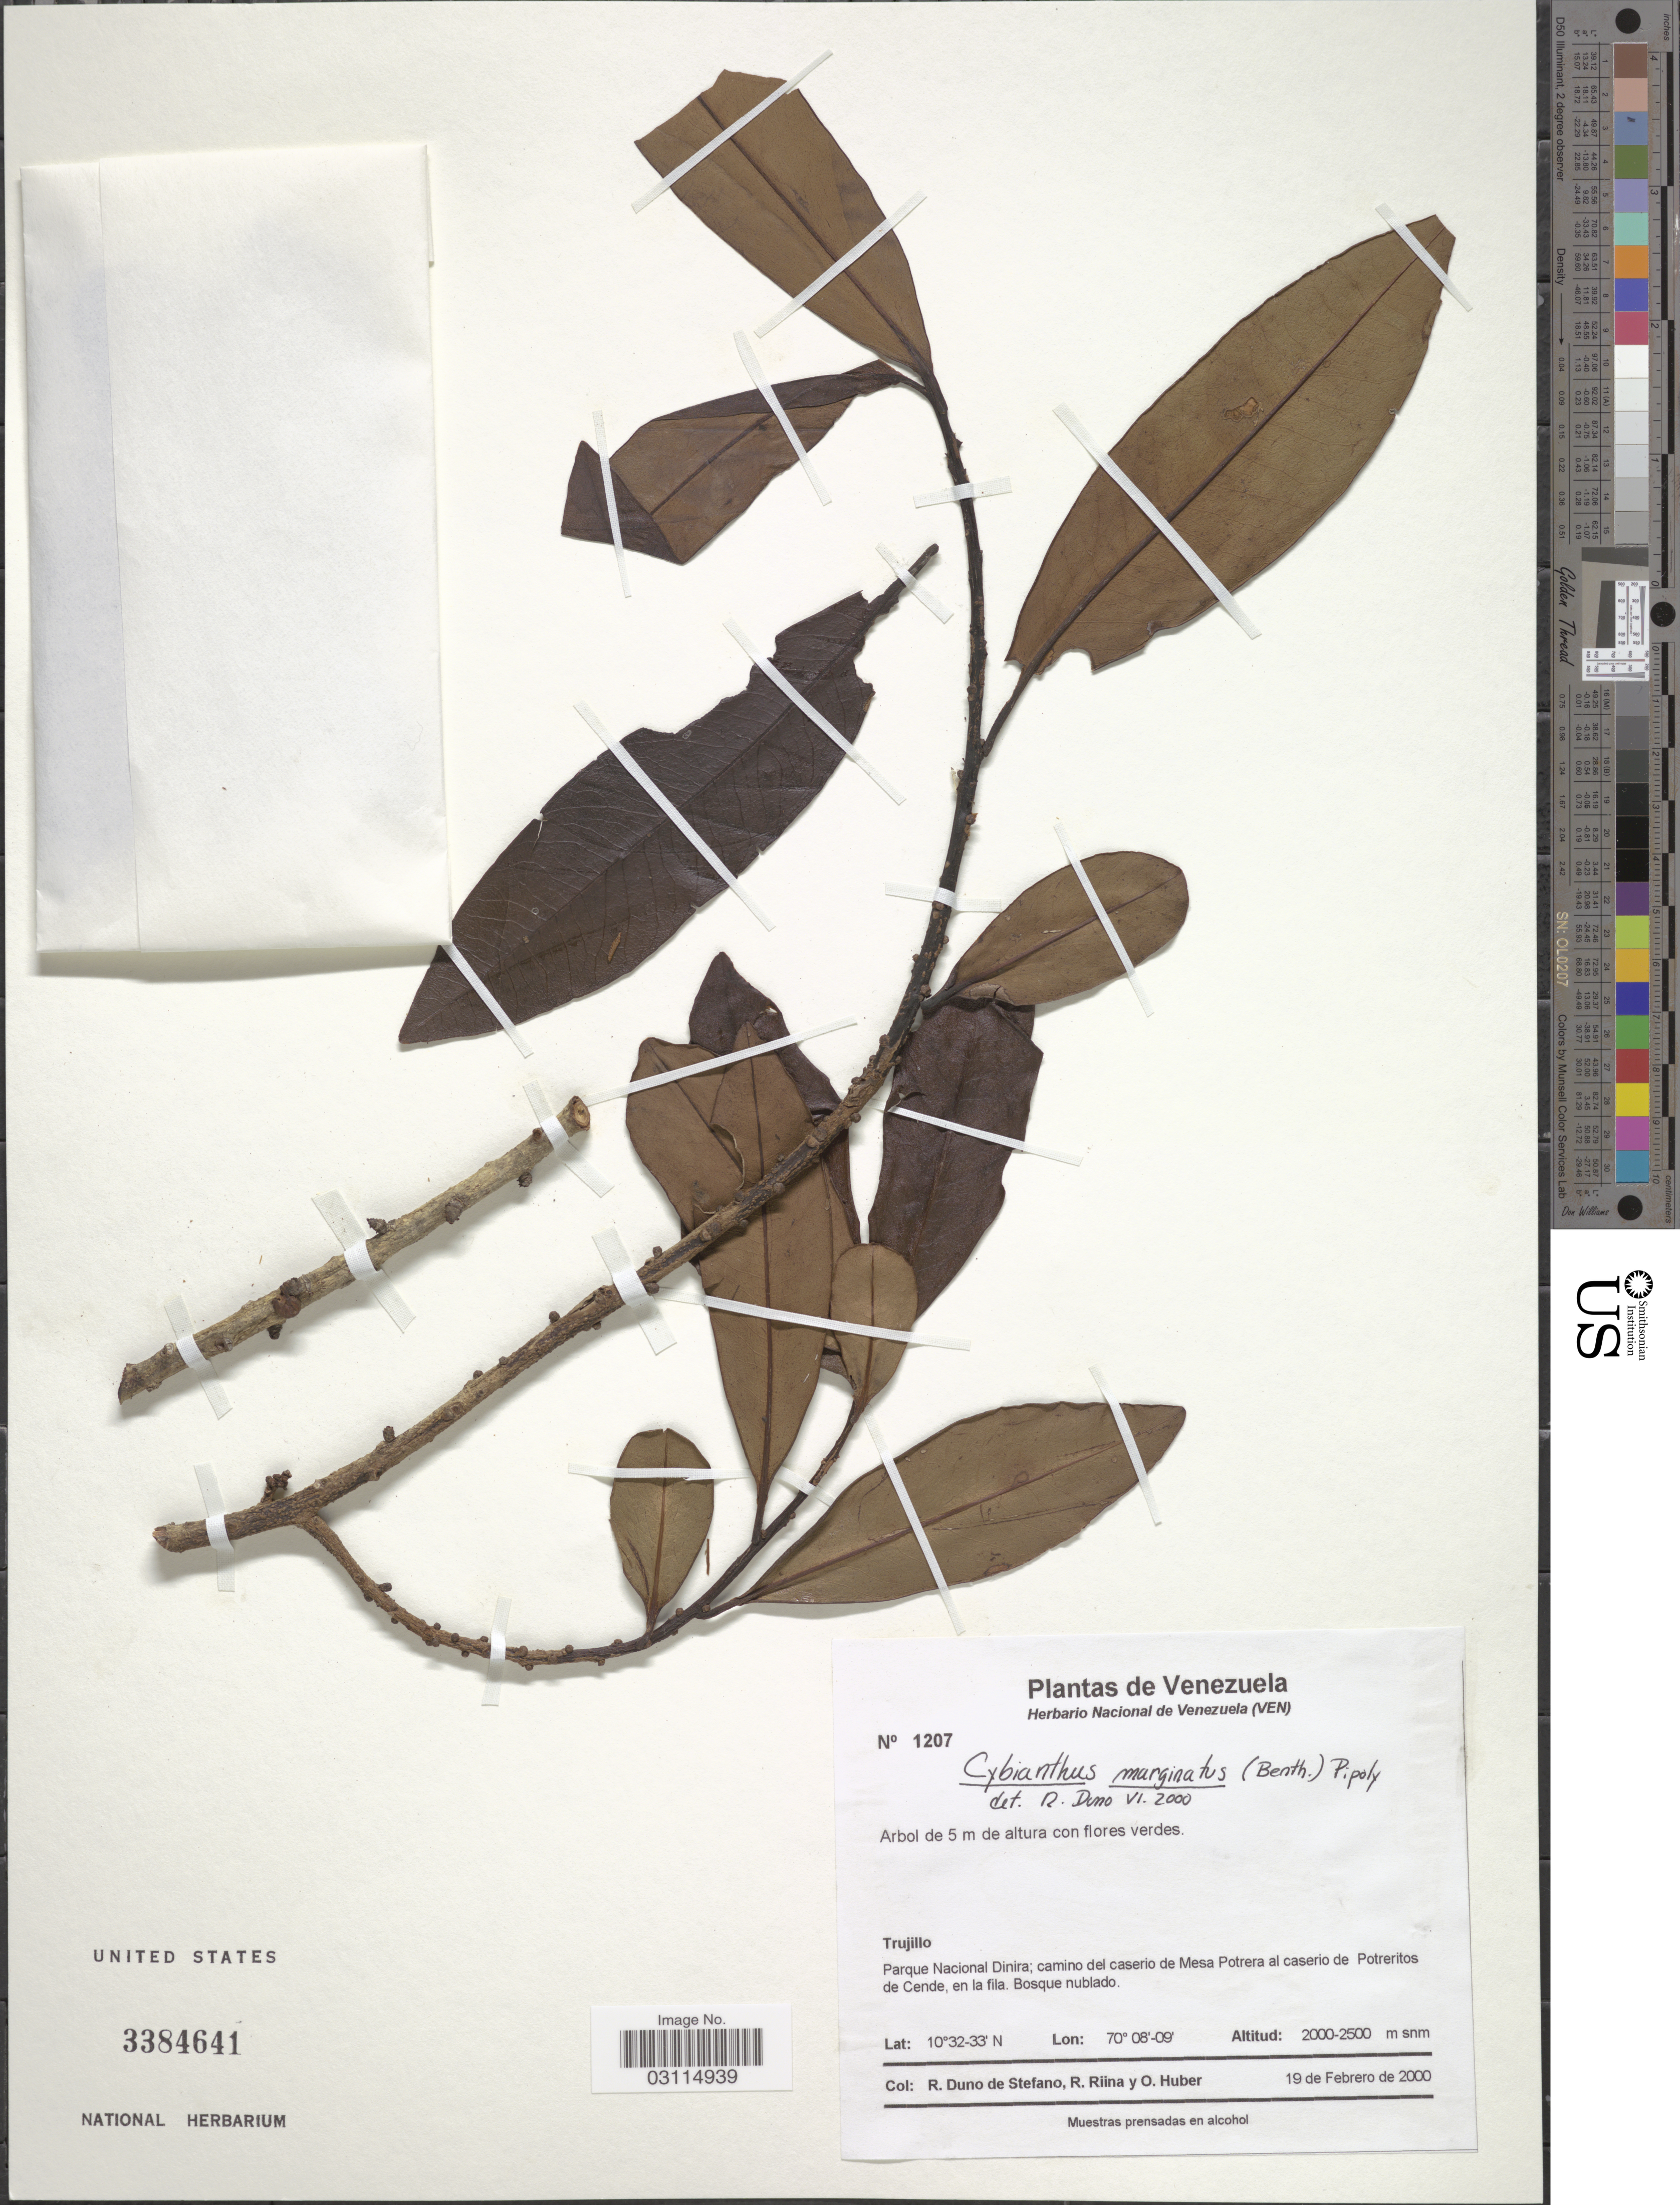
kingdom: Plantae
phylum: Tracheophyta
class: Magnoliopsida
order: Ericales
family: Primulaceae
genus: Cybianthus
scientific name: Cybianthus marginatus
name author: (Benth.) Pipoly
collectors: R. Duno de Stefano, R. Riina & O. Huber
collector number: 1207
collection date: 2000-02-19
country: Venezuela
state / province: Trujillo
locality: Parque Nacional Dinira; camino del caserio de Mesa Potrera de caserio de Potreritos de Cende, en la fila.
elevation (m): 2000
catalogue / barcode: US 3384641